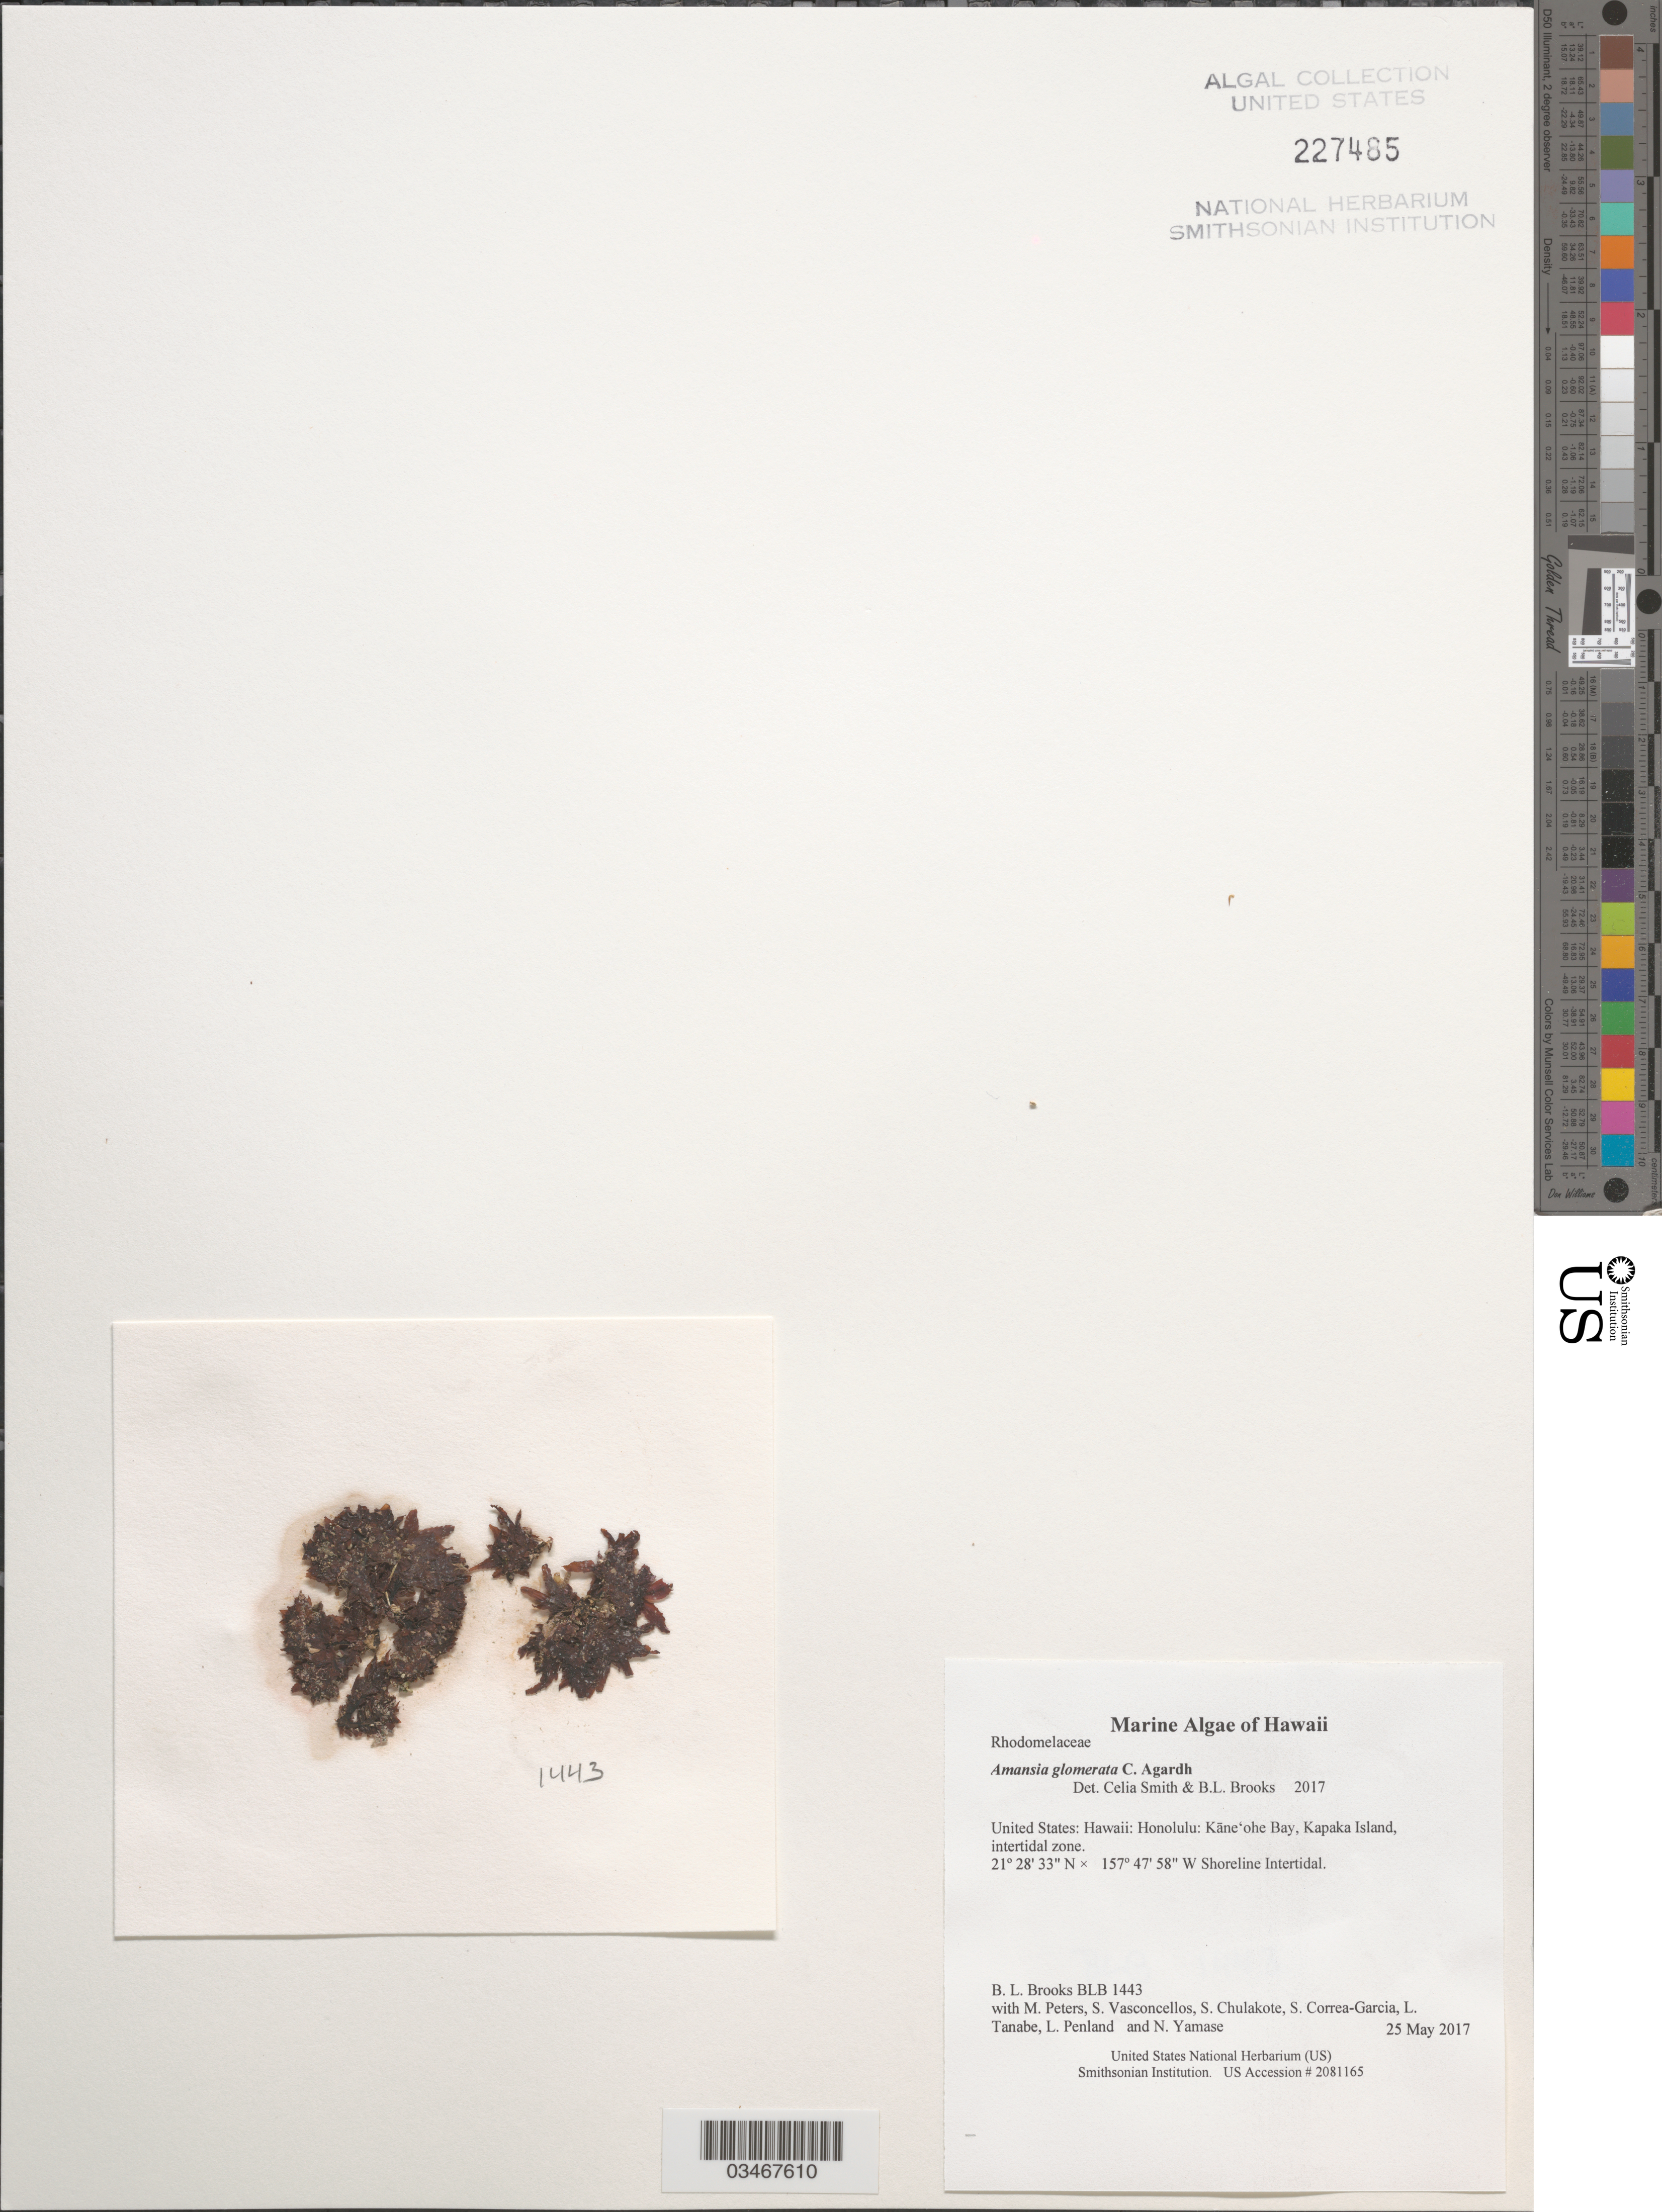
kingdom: Plantae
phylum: Rhodophyta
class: Florideophyceae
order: Ceramiales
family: Rhodomelaceae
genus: Amansia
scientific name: Amansia glomerata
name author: C. Agardh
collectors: B. Brooks, M. Peters, S. Vasconcellos, S. Chulakote & et al.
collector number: BLB 1443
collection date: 2017-05-25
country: United States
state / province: Hawaii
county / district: Honolulu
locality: Honolulu: Kāne'ohe Bay, Kapaka Island, intertidal zone.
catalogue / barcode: US 227485